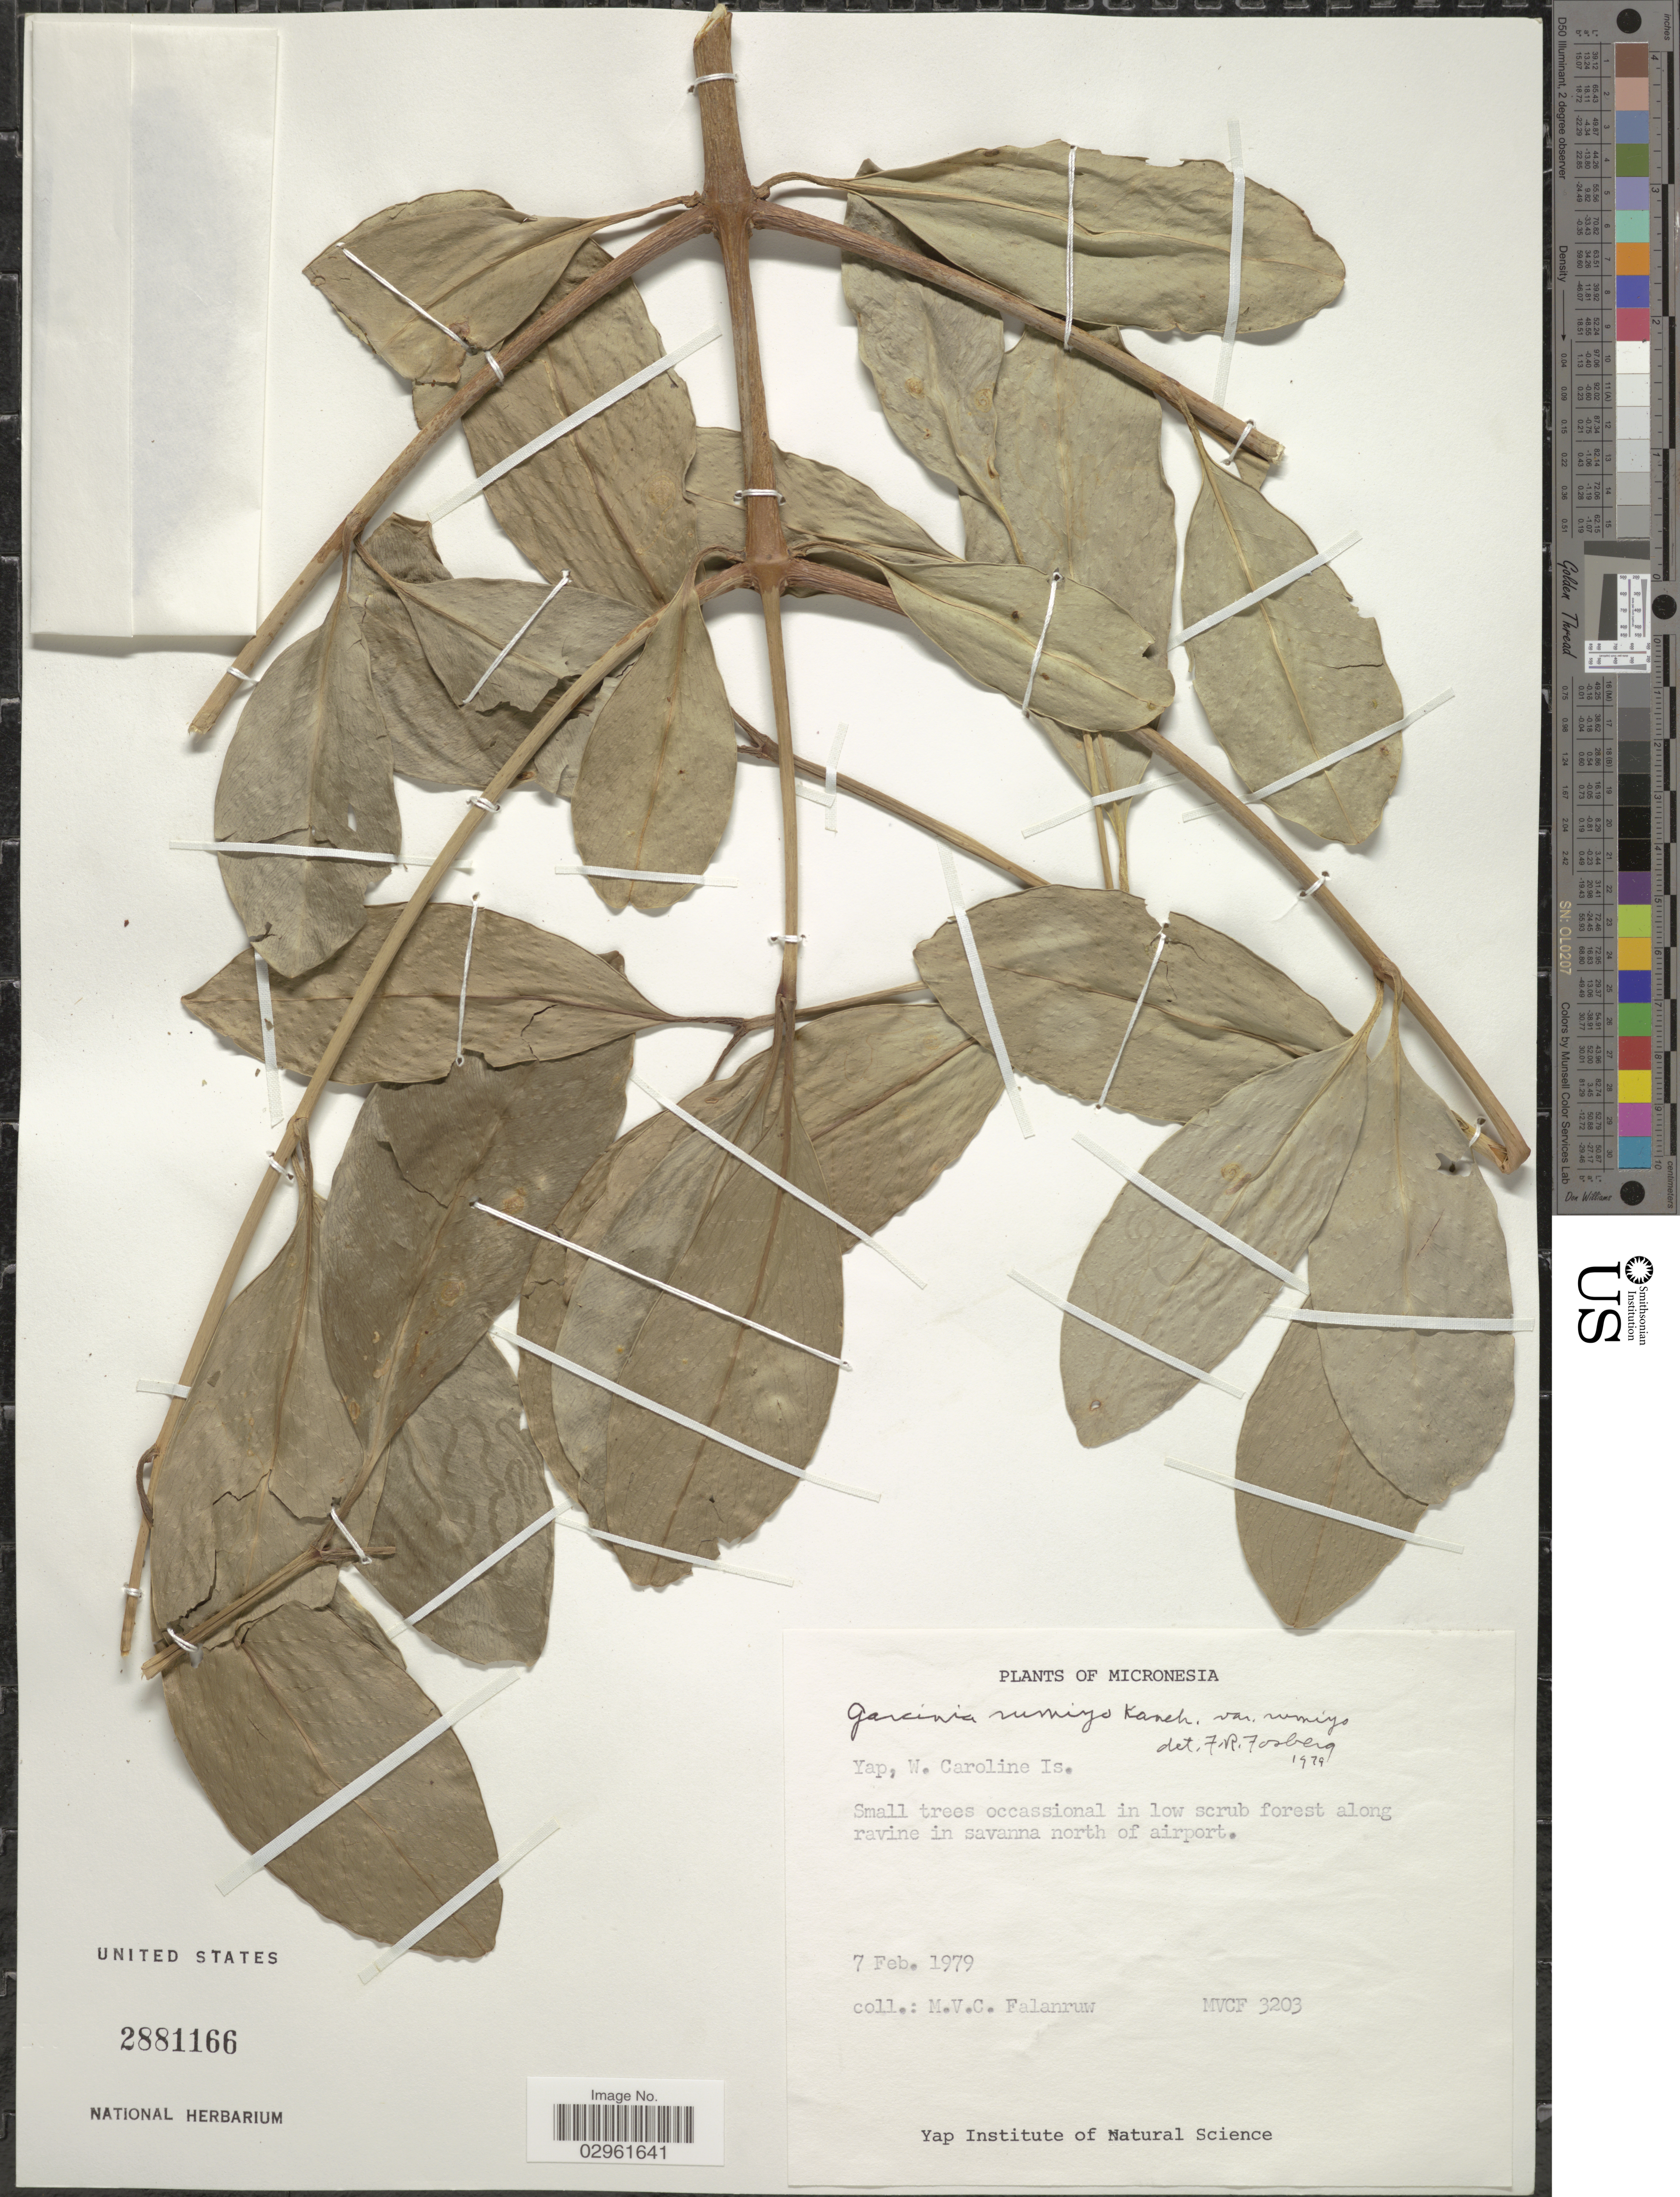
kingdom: Plantae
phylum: Tracheophyta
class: Magnoliopsida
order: Malpighiales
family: Clusiaceae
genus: Garcinia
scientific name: Garcinia rumiyo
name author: Kaneh.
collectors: M. V. Falanruw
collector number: MVCF3203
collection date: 1979-02-07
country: Micronesia, Federated States of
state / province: Yap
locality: W. Caroline Is. In savanna north of airport.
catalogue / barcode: US 2881166